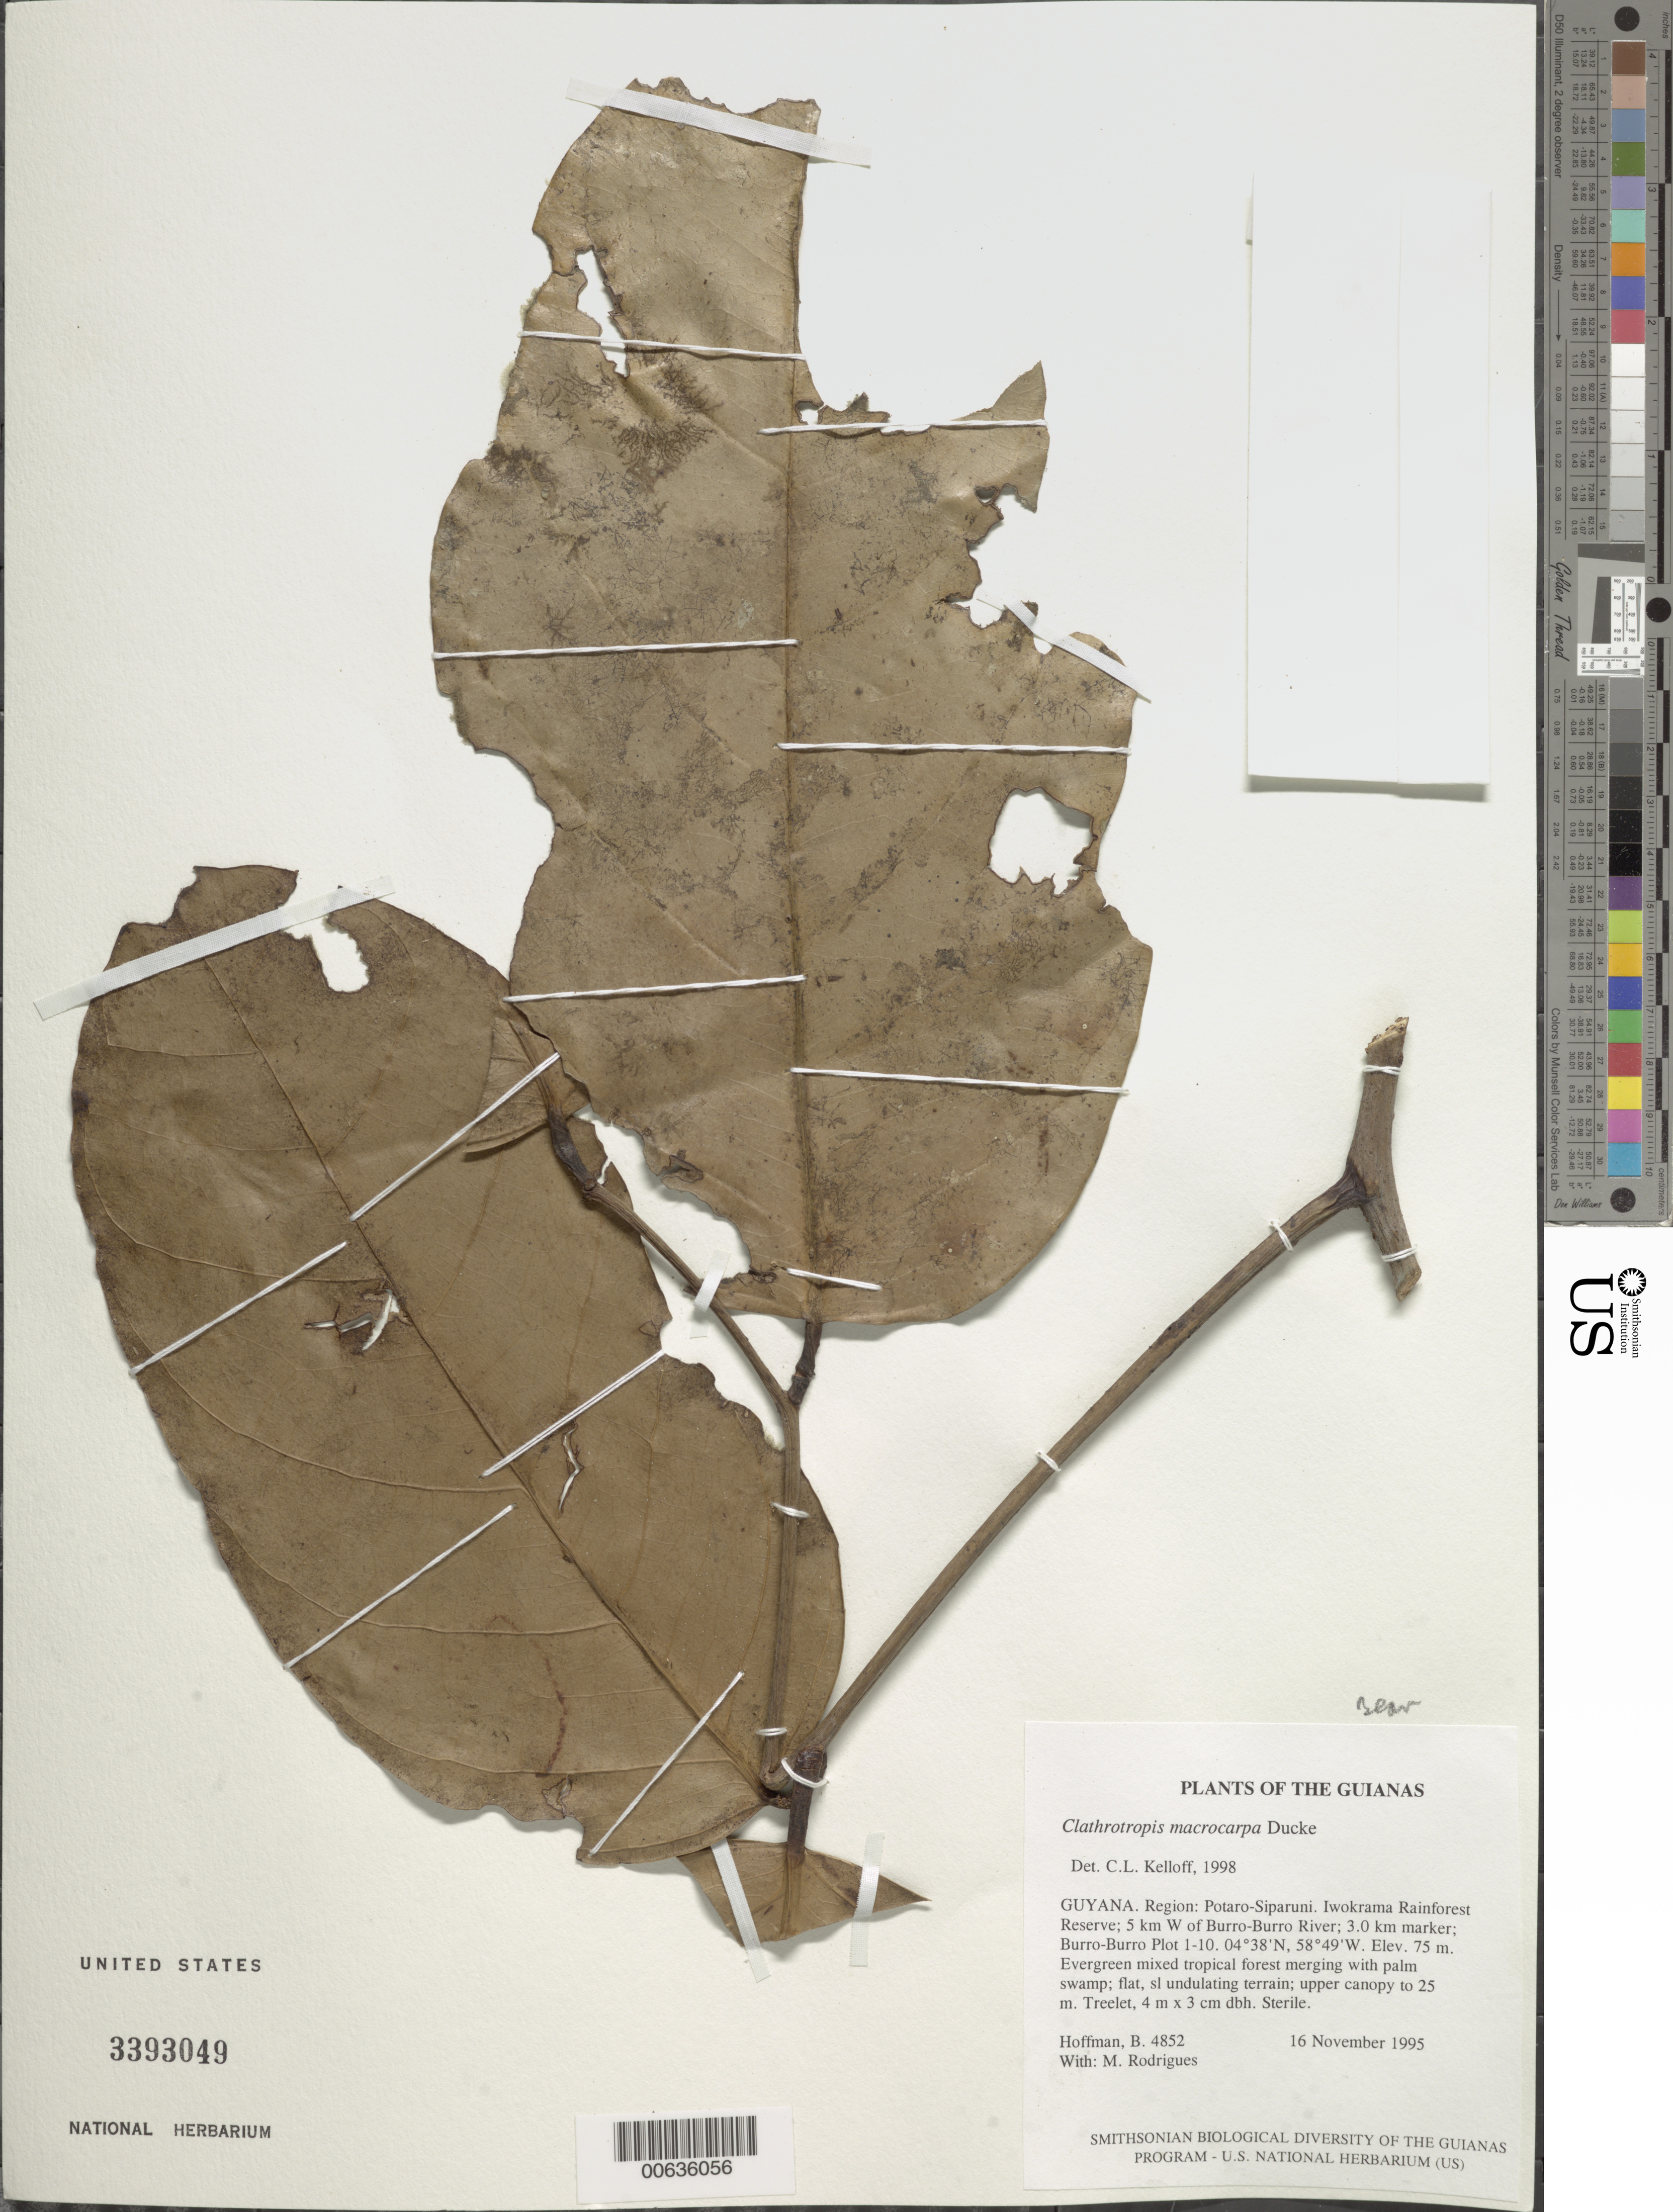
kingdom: Plantae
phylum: Tracheophyta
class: Magnoliopsida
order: Fabales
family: Fabaceae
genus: Clathrotropis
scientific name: Clathrotropis macrocarpa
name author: Ducke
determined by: Kelloff, Carol L., (US), Smithsonian Institution - National Museum of Natural History (UNITED STATES)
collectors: B. Hoffman & M. T. Rodrigues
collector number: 4852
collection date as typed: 16 November 1995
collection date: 1995-11-16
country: Guyana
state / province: Potaro-Siparuni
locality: Iwokrama Rainforest Reserve; 5 km cut line W of Burro-Burro River; 3.0 km marker. Burro-Burro Plot 1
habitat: Evergreen mixed tropical forest merging with palm swamp; flat, sl undulating terrain; upper canopy to 25 m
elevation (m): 75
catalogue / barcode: US 3393049